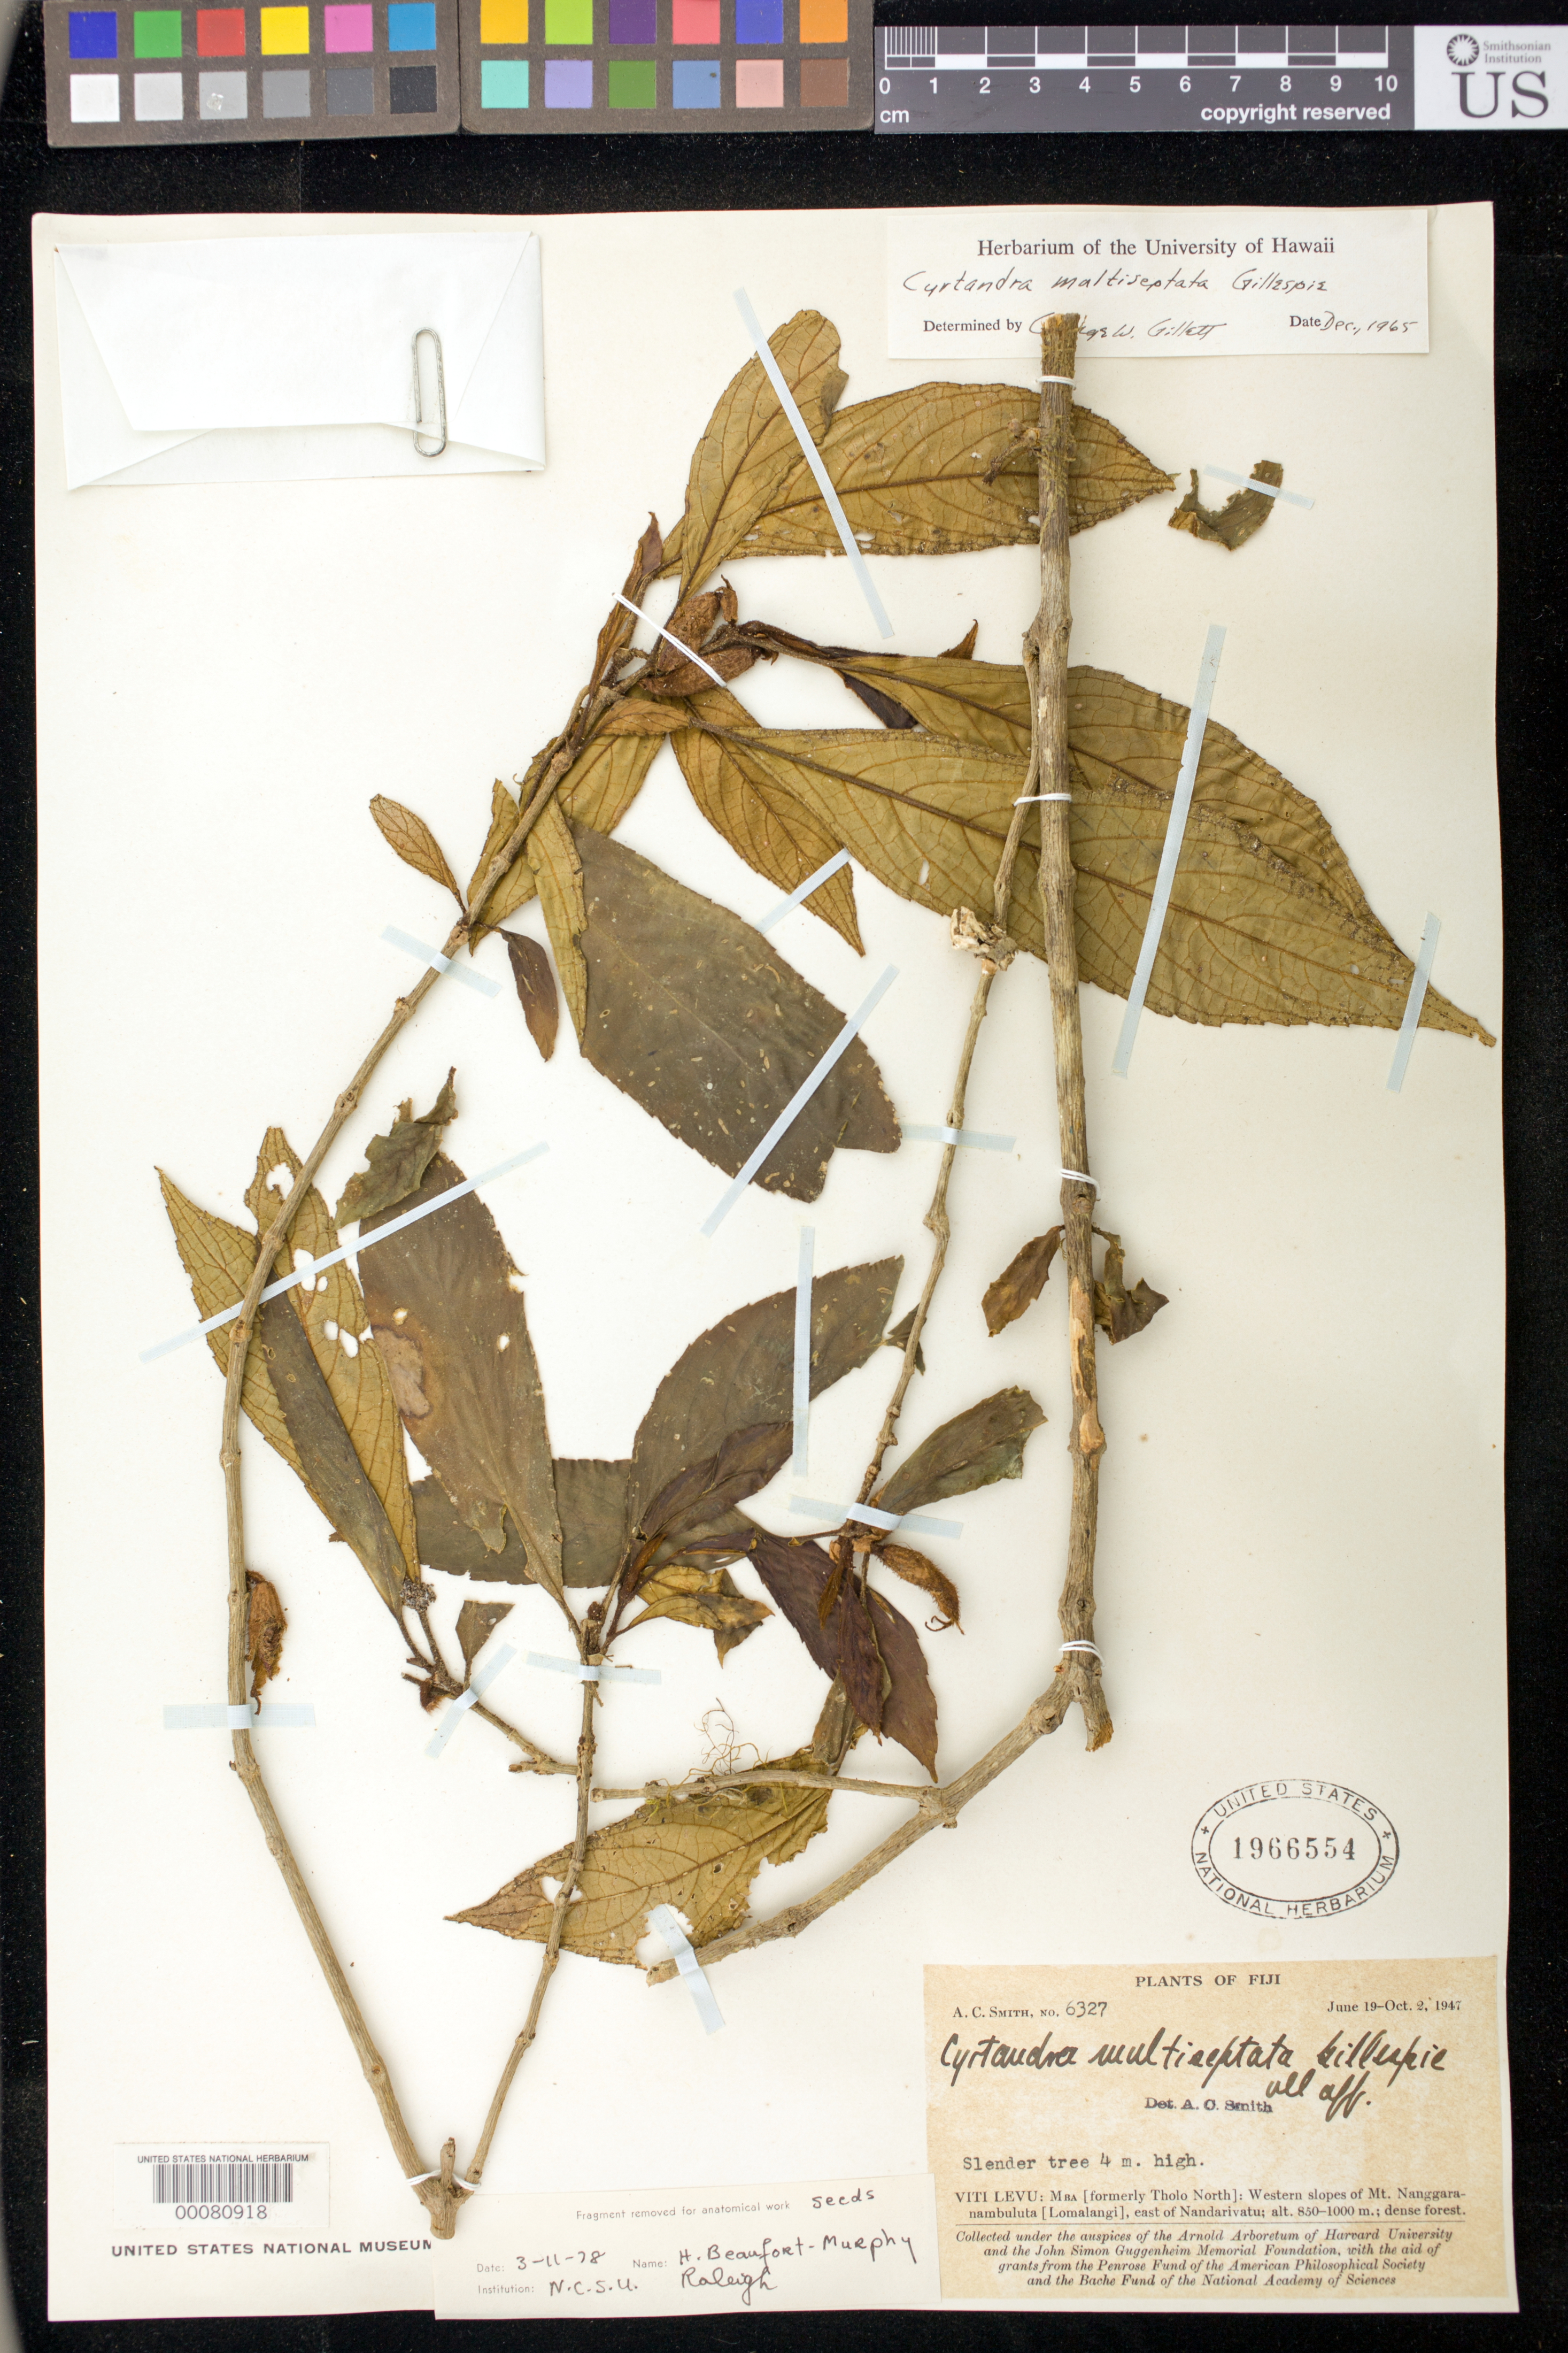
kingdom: Plantae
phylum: Tracheophyta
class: Magnoliopsida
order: Lamiales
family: Gesneriaceae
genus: Cyrtandra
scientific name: Cyrtandra multiseptata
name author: Gillespie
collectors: A. C. Smith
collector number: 6327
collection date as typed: Jun-Oct 1947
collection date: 1947-06/1947-10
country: Fiji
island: Viti Levu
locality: Mba [formerly Tholo North], western slopes of mt nanggara- nambuluta Ýlomalangi¨, e of nandarivatu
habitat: Dense forest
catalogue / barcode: US 1966554